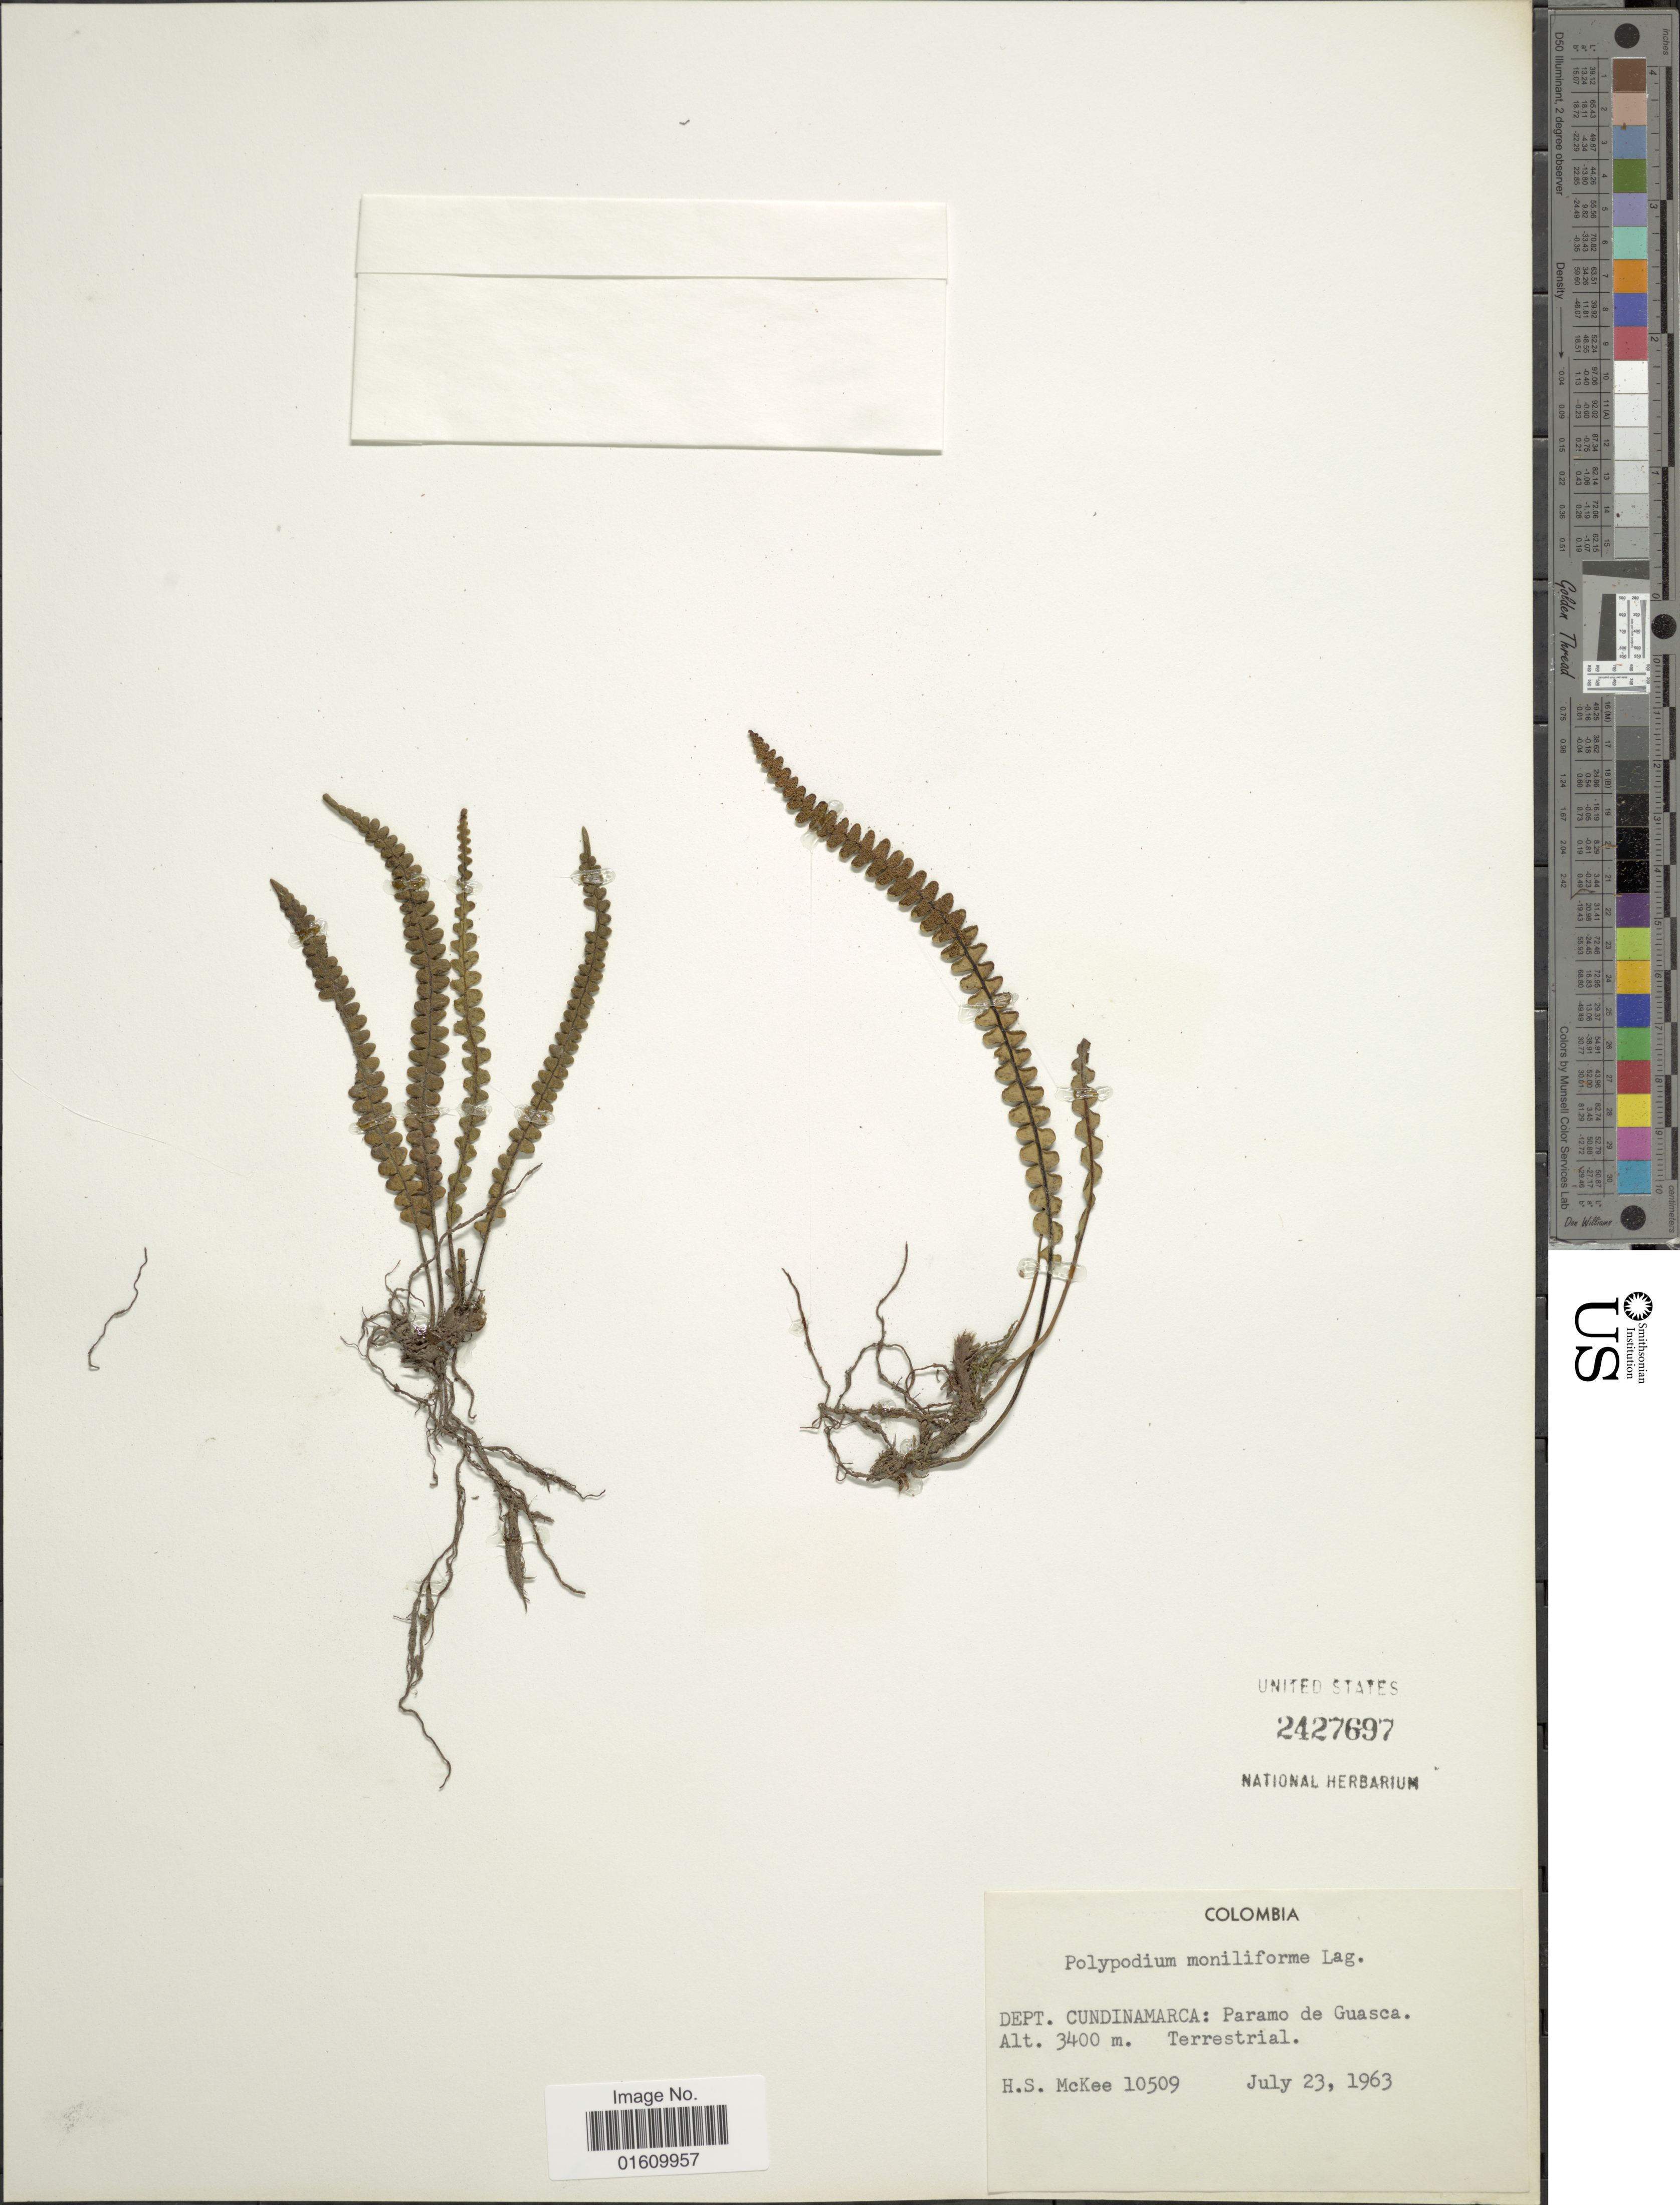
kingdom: Plantae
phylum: Tracheophyta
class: Polypodiopsida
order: Polypodiales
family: Polypodiaceae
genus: Melpomene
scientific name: Melpomene moniliformis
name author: (Lag. ex Sw.) A.R. Sm. & R.C. Moran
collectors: H. S. McKee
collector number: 10509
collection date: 1963-07-23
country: Colombia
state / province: Cundinamarca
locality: Dept Cundinamarca: Paramo de Guasca.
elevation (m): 3400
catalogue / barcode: US 2427697